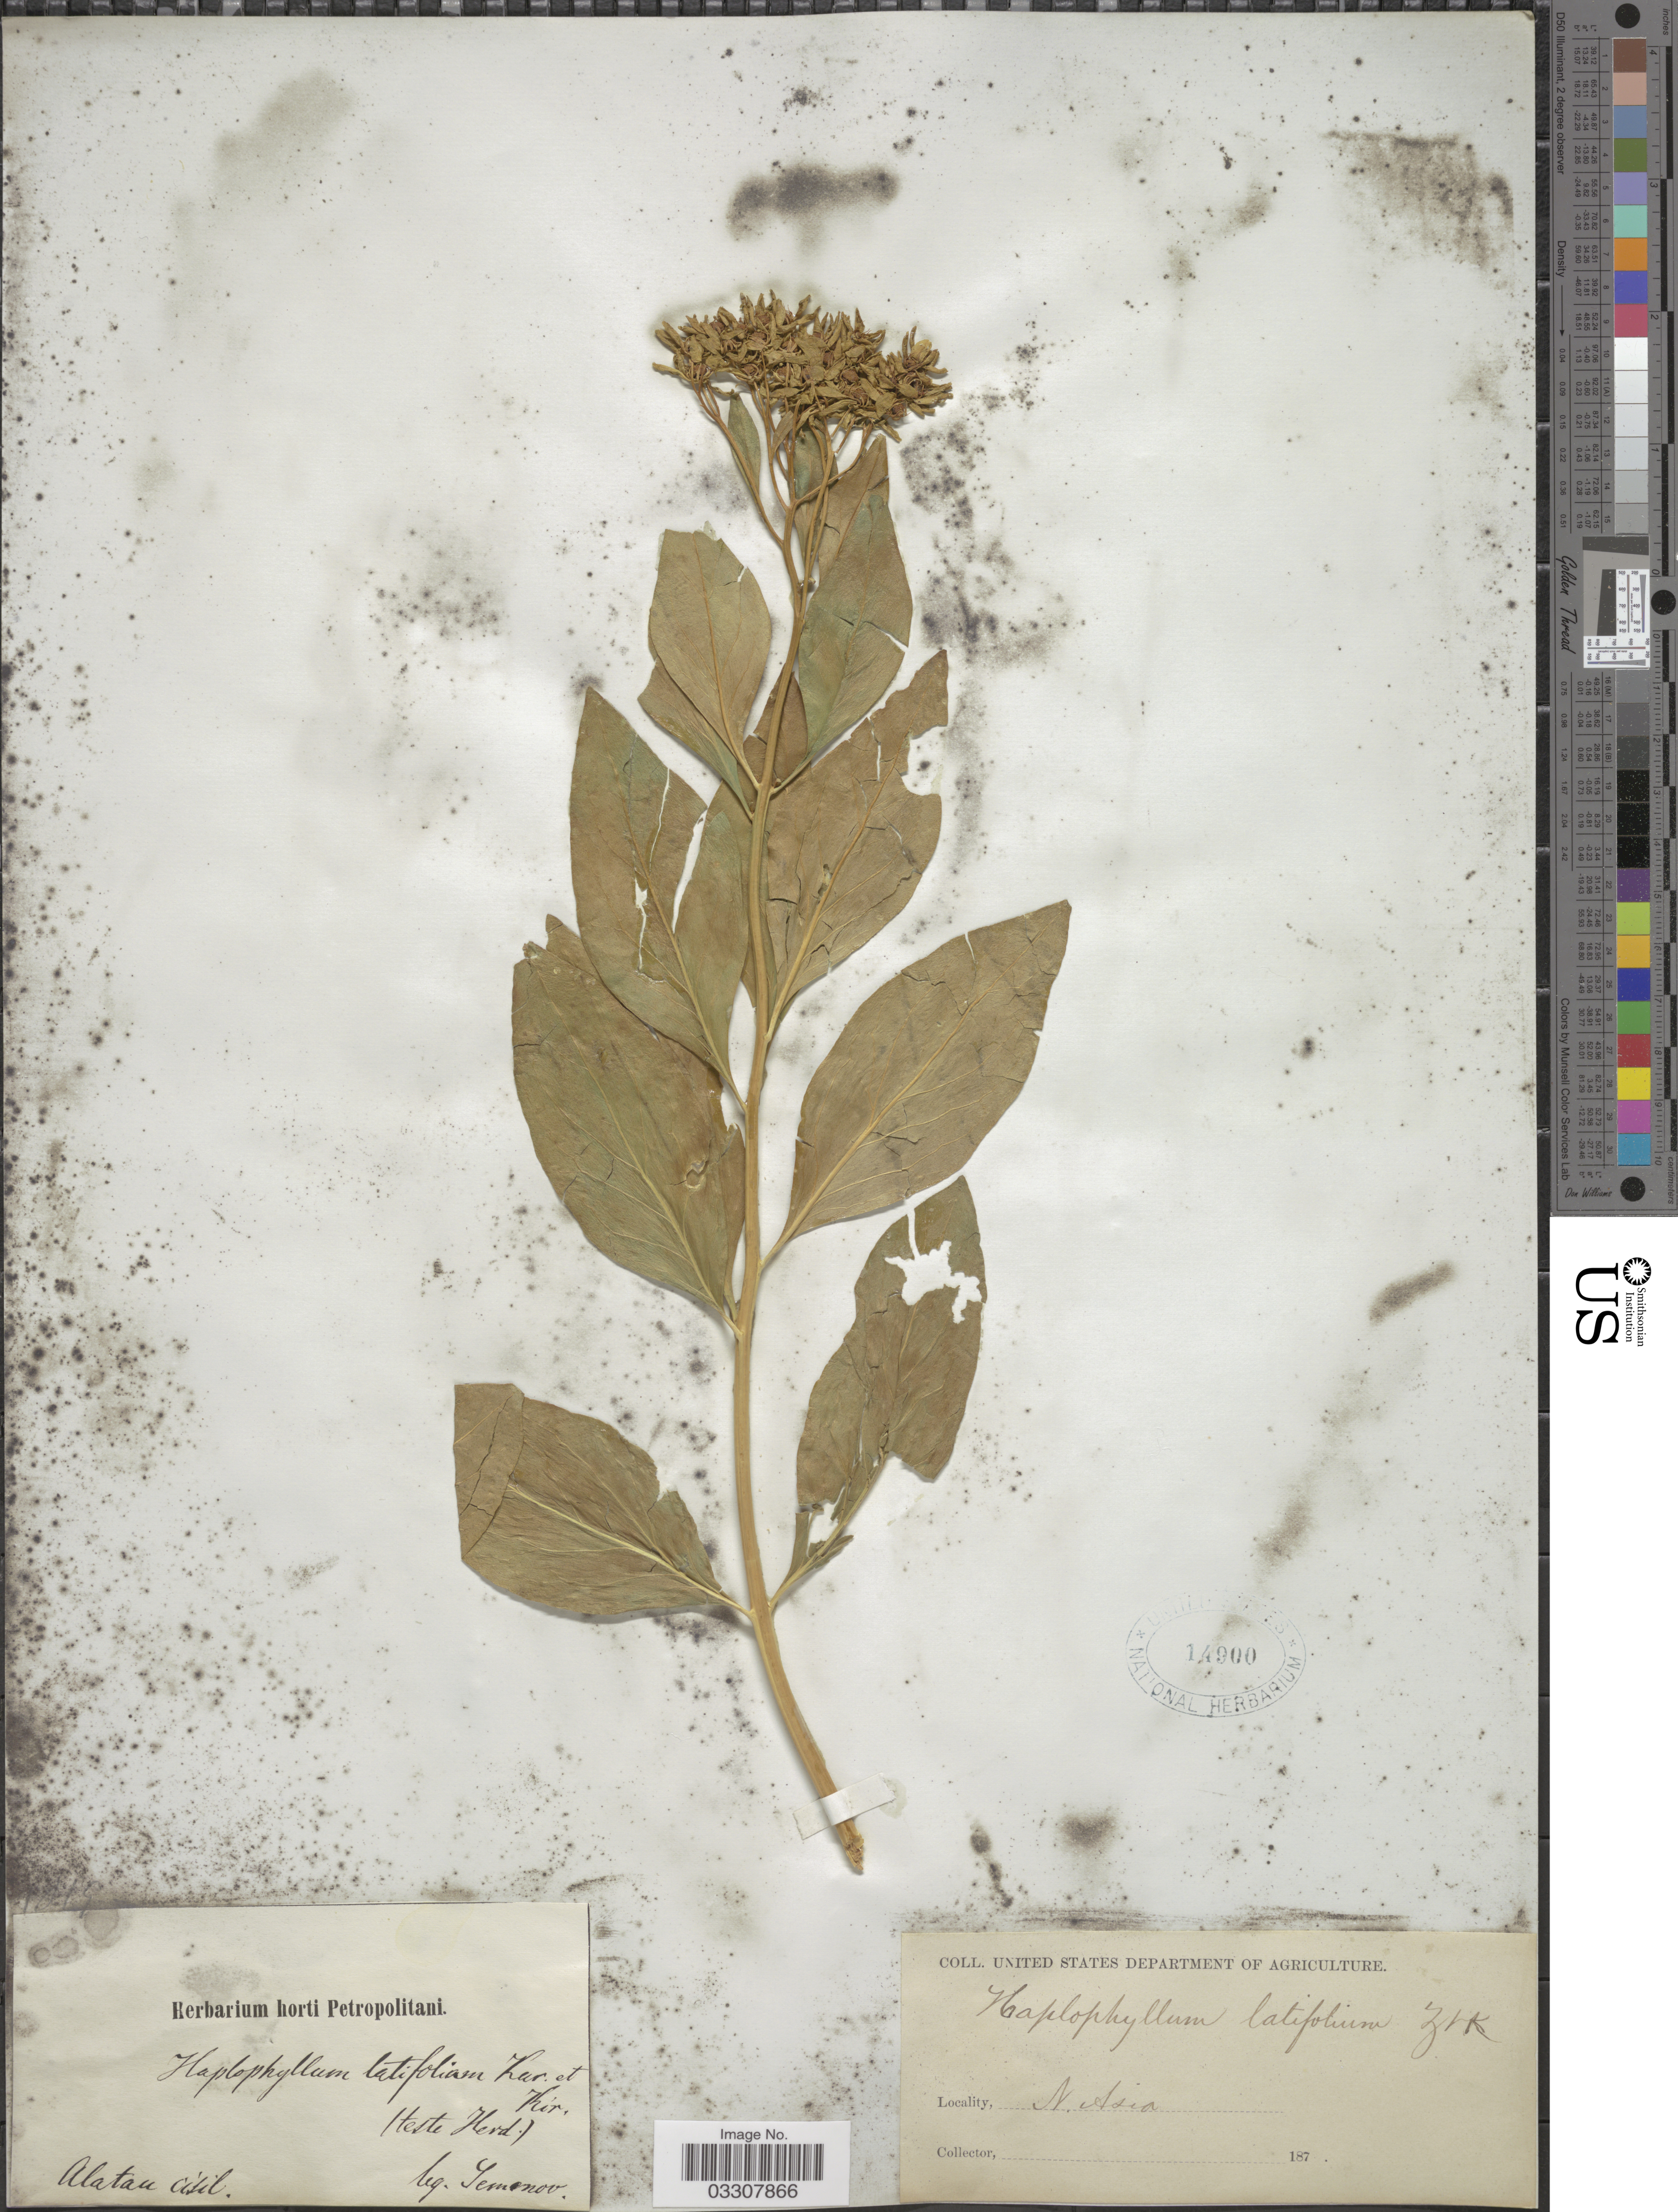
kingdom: Plantae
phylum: Tracheophyta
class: Magnoliopsida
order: Sapindales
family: Rutaceae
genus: Haplophyllum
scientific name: Haplophyllum latifolium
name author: Kar. & Kir.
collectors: -- Semenov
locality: Alatau cisil [interpreted], N. Asia.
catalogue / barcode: US 14900